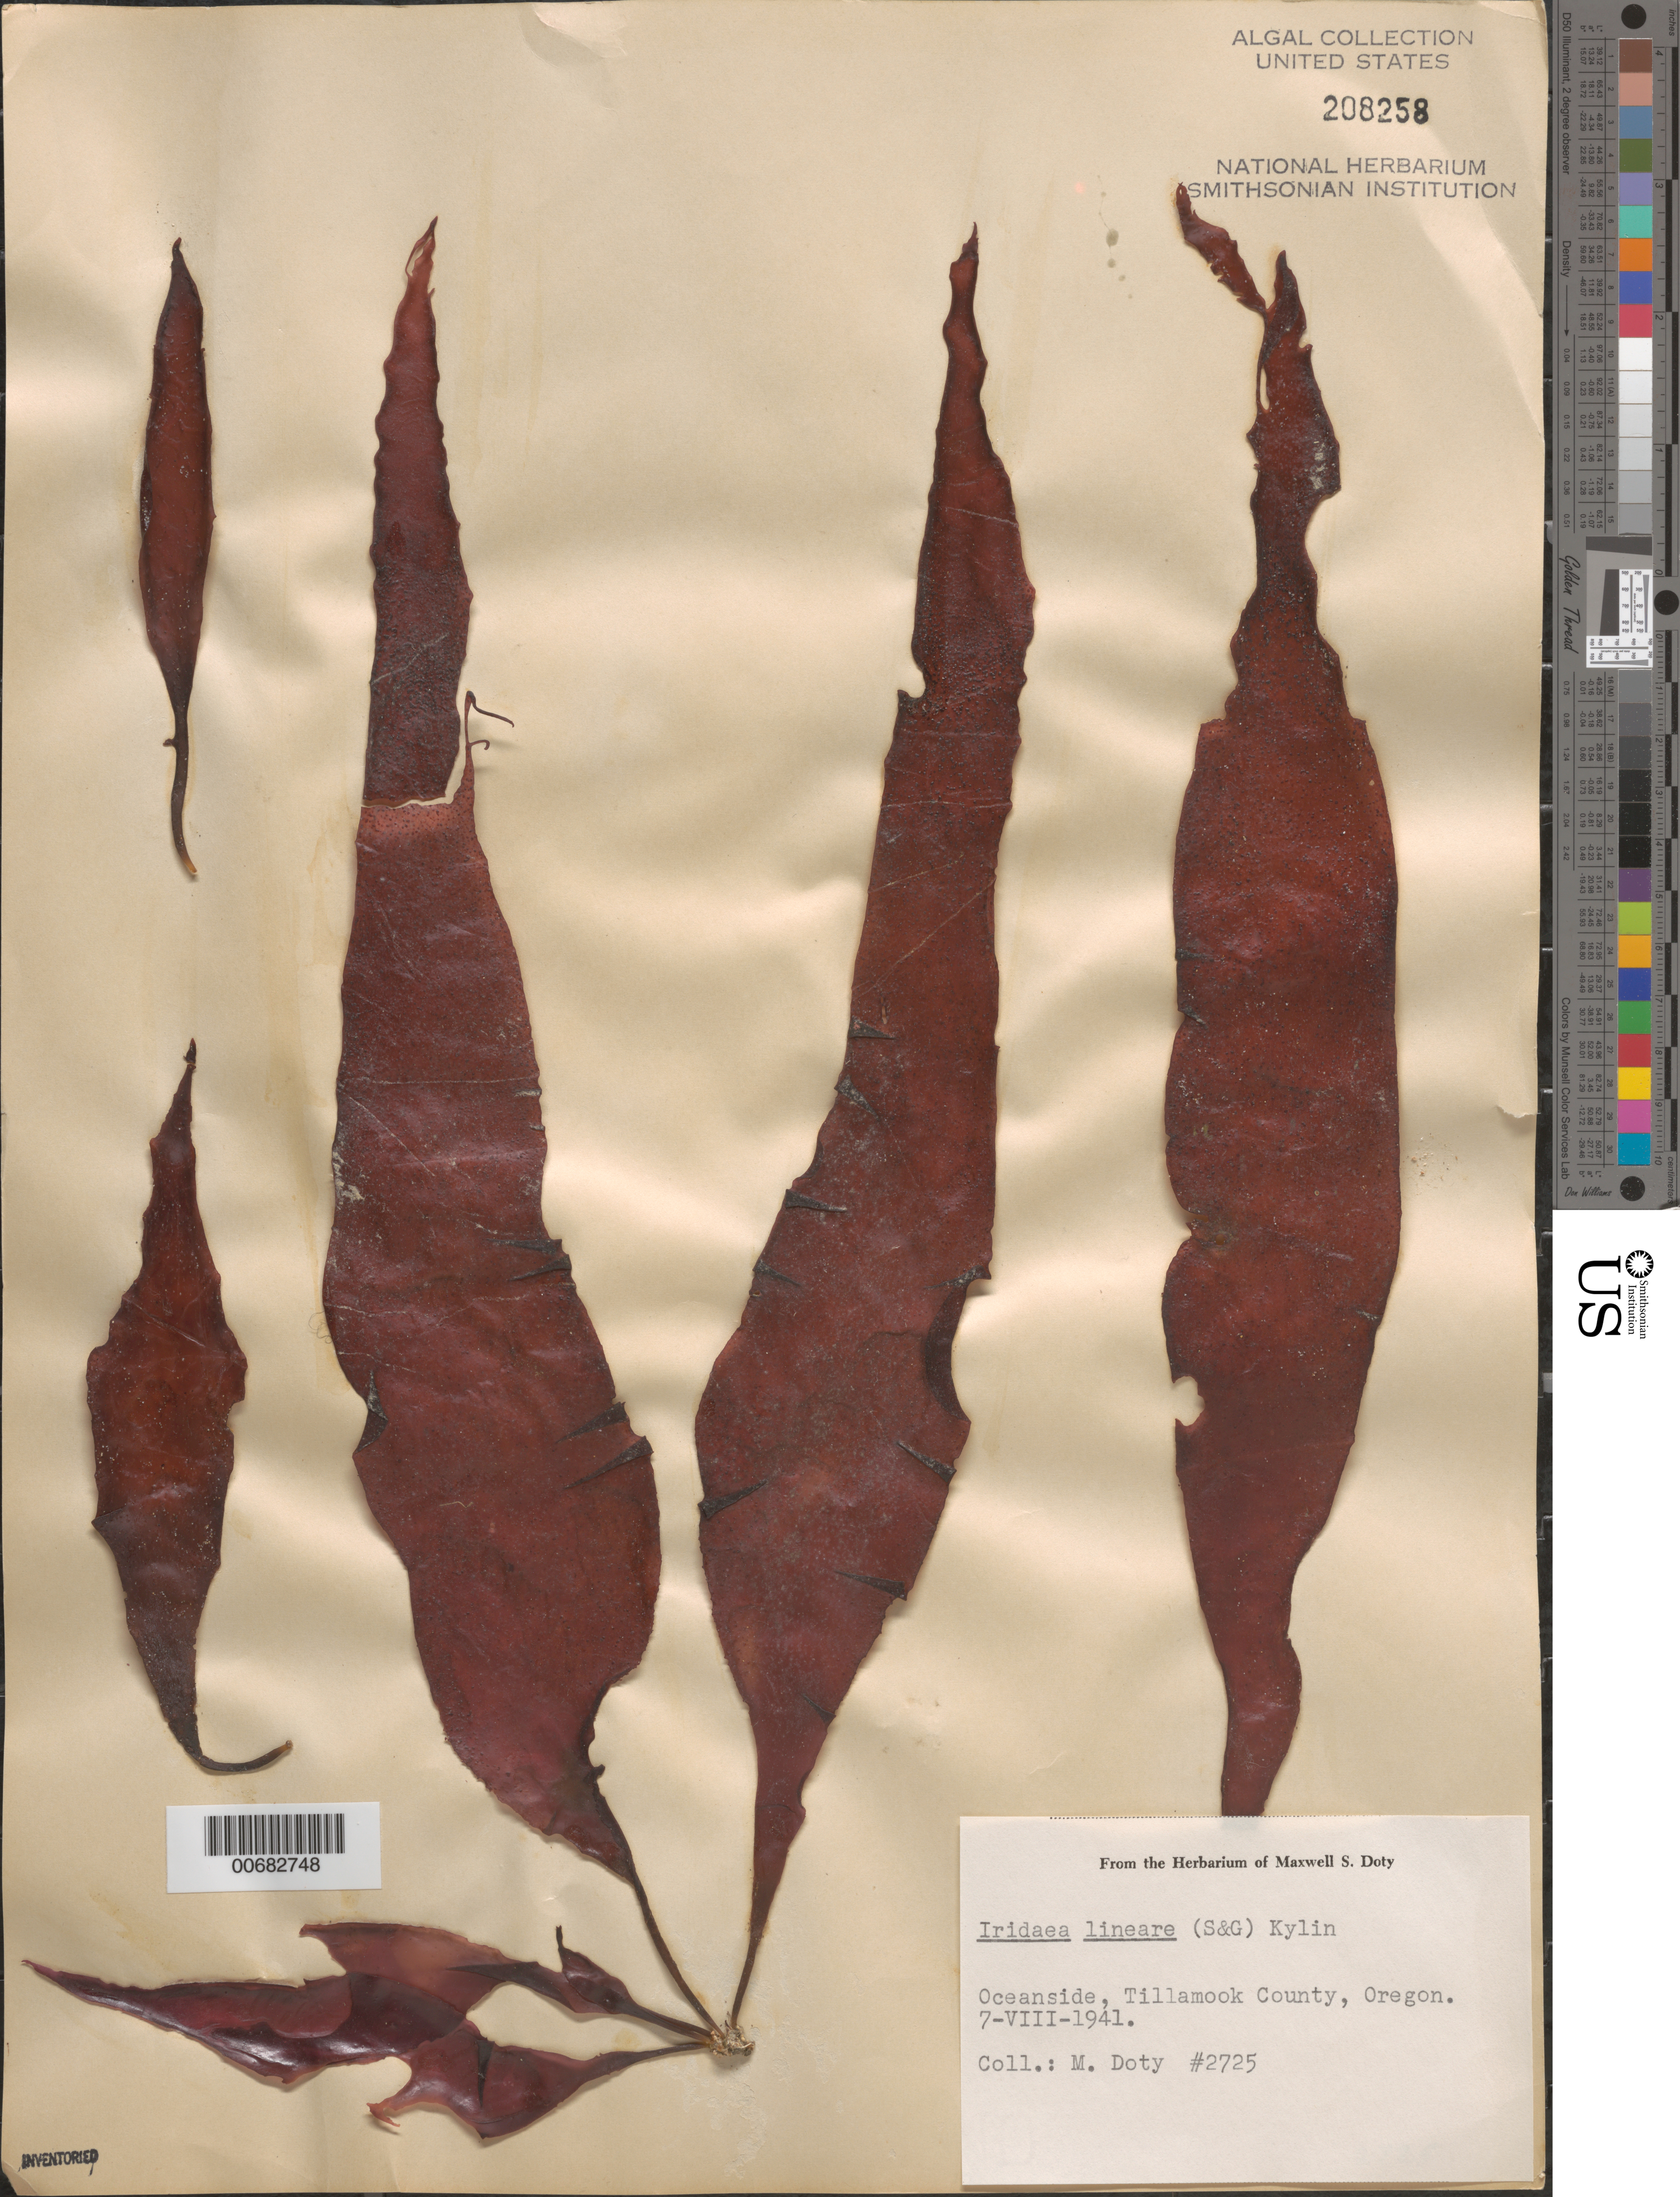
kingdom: Plantae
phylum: Rhodophyta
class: Florideophyceae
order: Gigartinales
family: Gigartinaceae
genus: Mazzaella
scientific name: Mazzaella linearis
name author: (Setchell & N.L. Gardner) Fredericq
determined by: Algae name updating Project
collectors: M. S. Doty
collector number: MSD 2725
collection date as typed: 07 Aug 1941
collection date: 1941-08-07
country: United States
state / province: Oregon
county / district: Tillamook County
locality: Oceanside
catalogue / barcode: US 208258